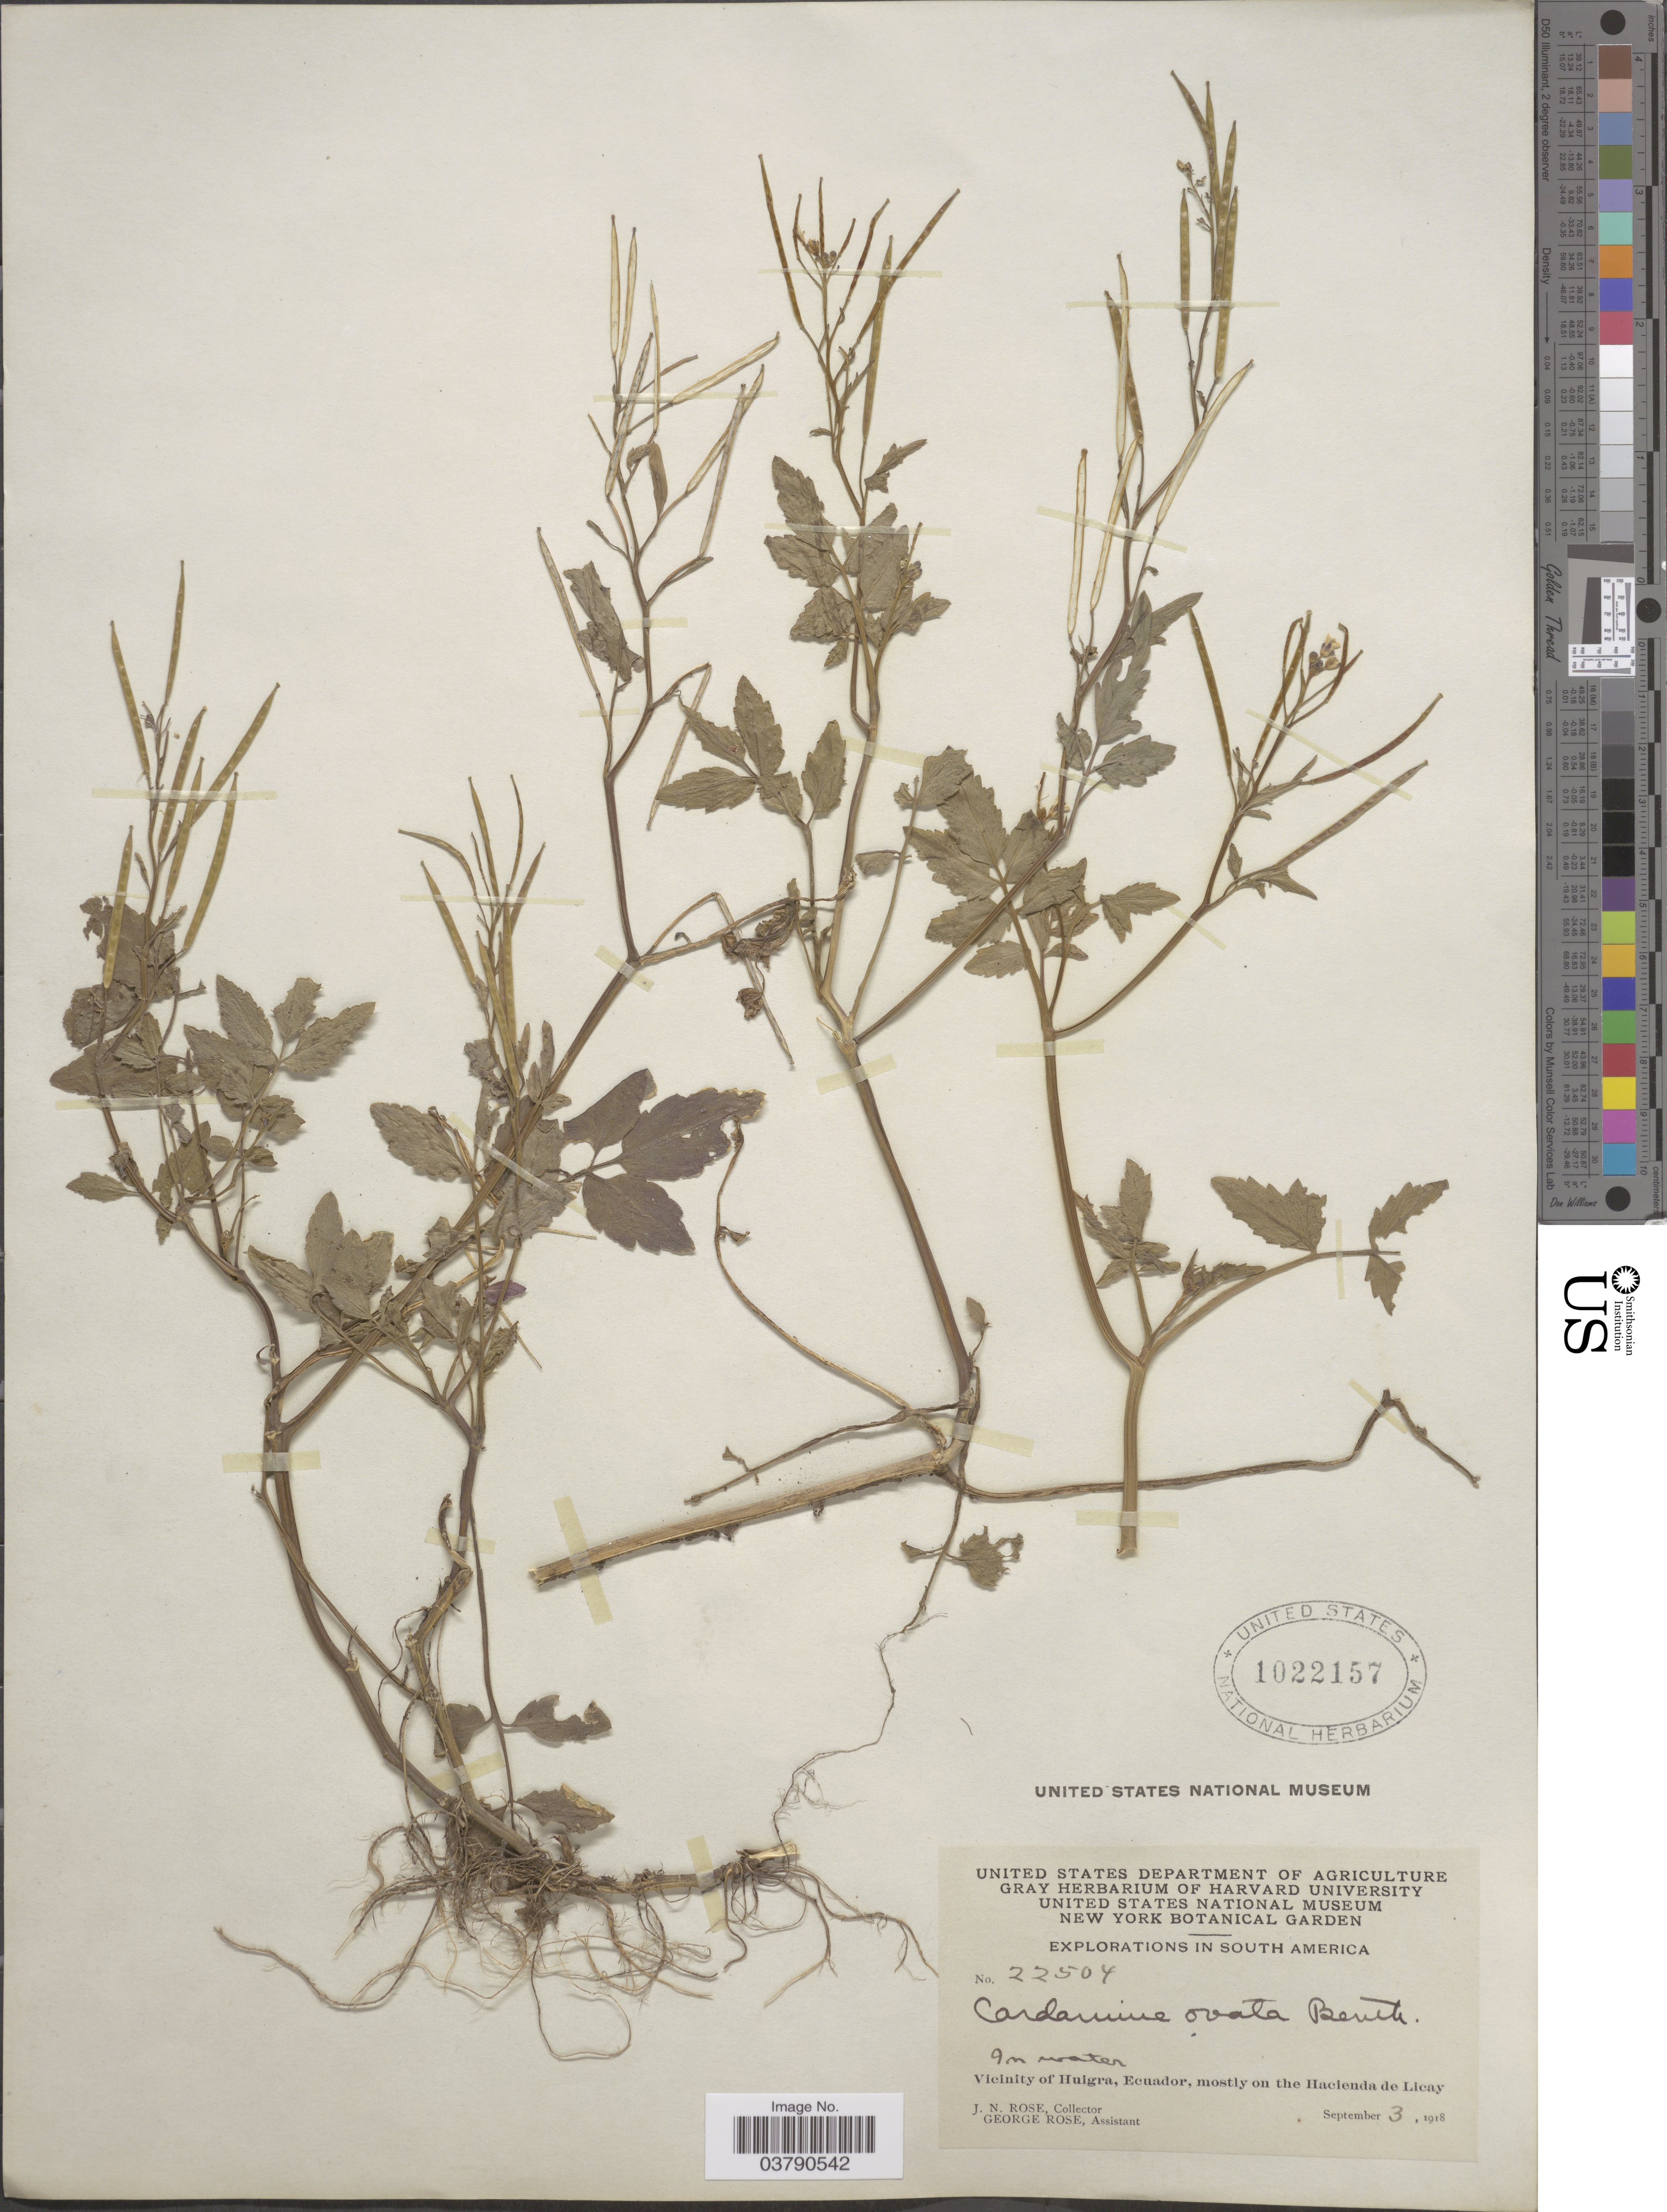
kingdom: Plantae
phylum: Tracheophyta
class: Magnoliopsida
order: Brassicales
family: Brassicaceae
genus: Cardamine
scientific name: Cardamine ovata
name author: Benth.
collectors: J. N. Rose & G. Rose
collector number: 22504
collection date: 1918-09-03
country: Ecuador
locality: Vicinity of Huigra, mostly on the Hacienda de Licay.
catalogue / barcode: US 1022157